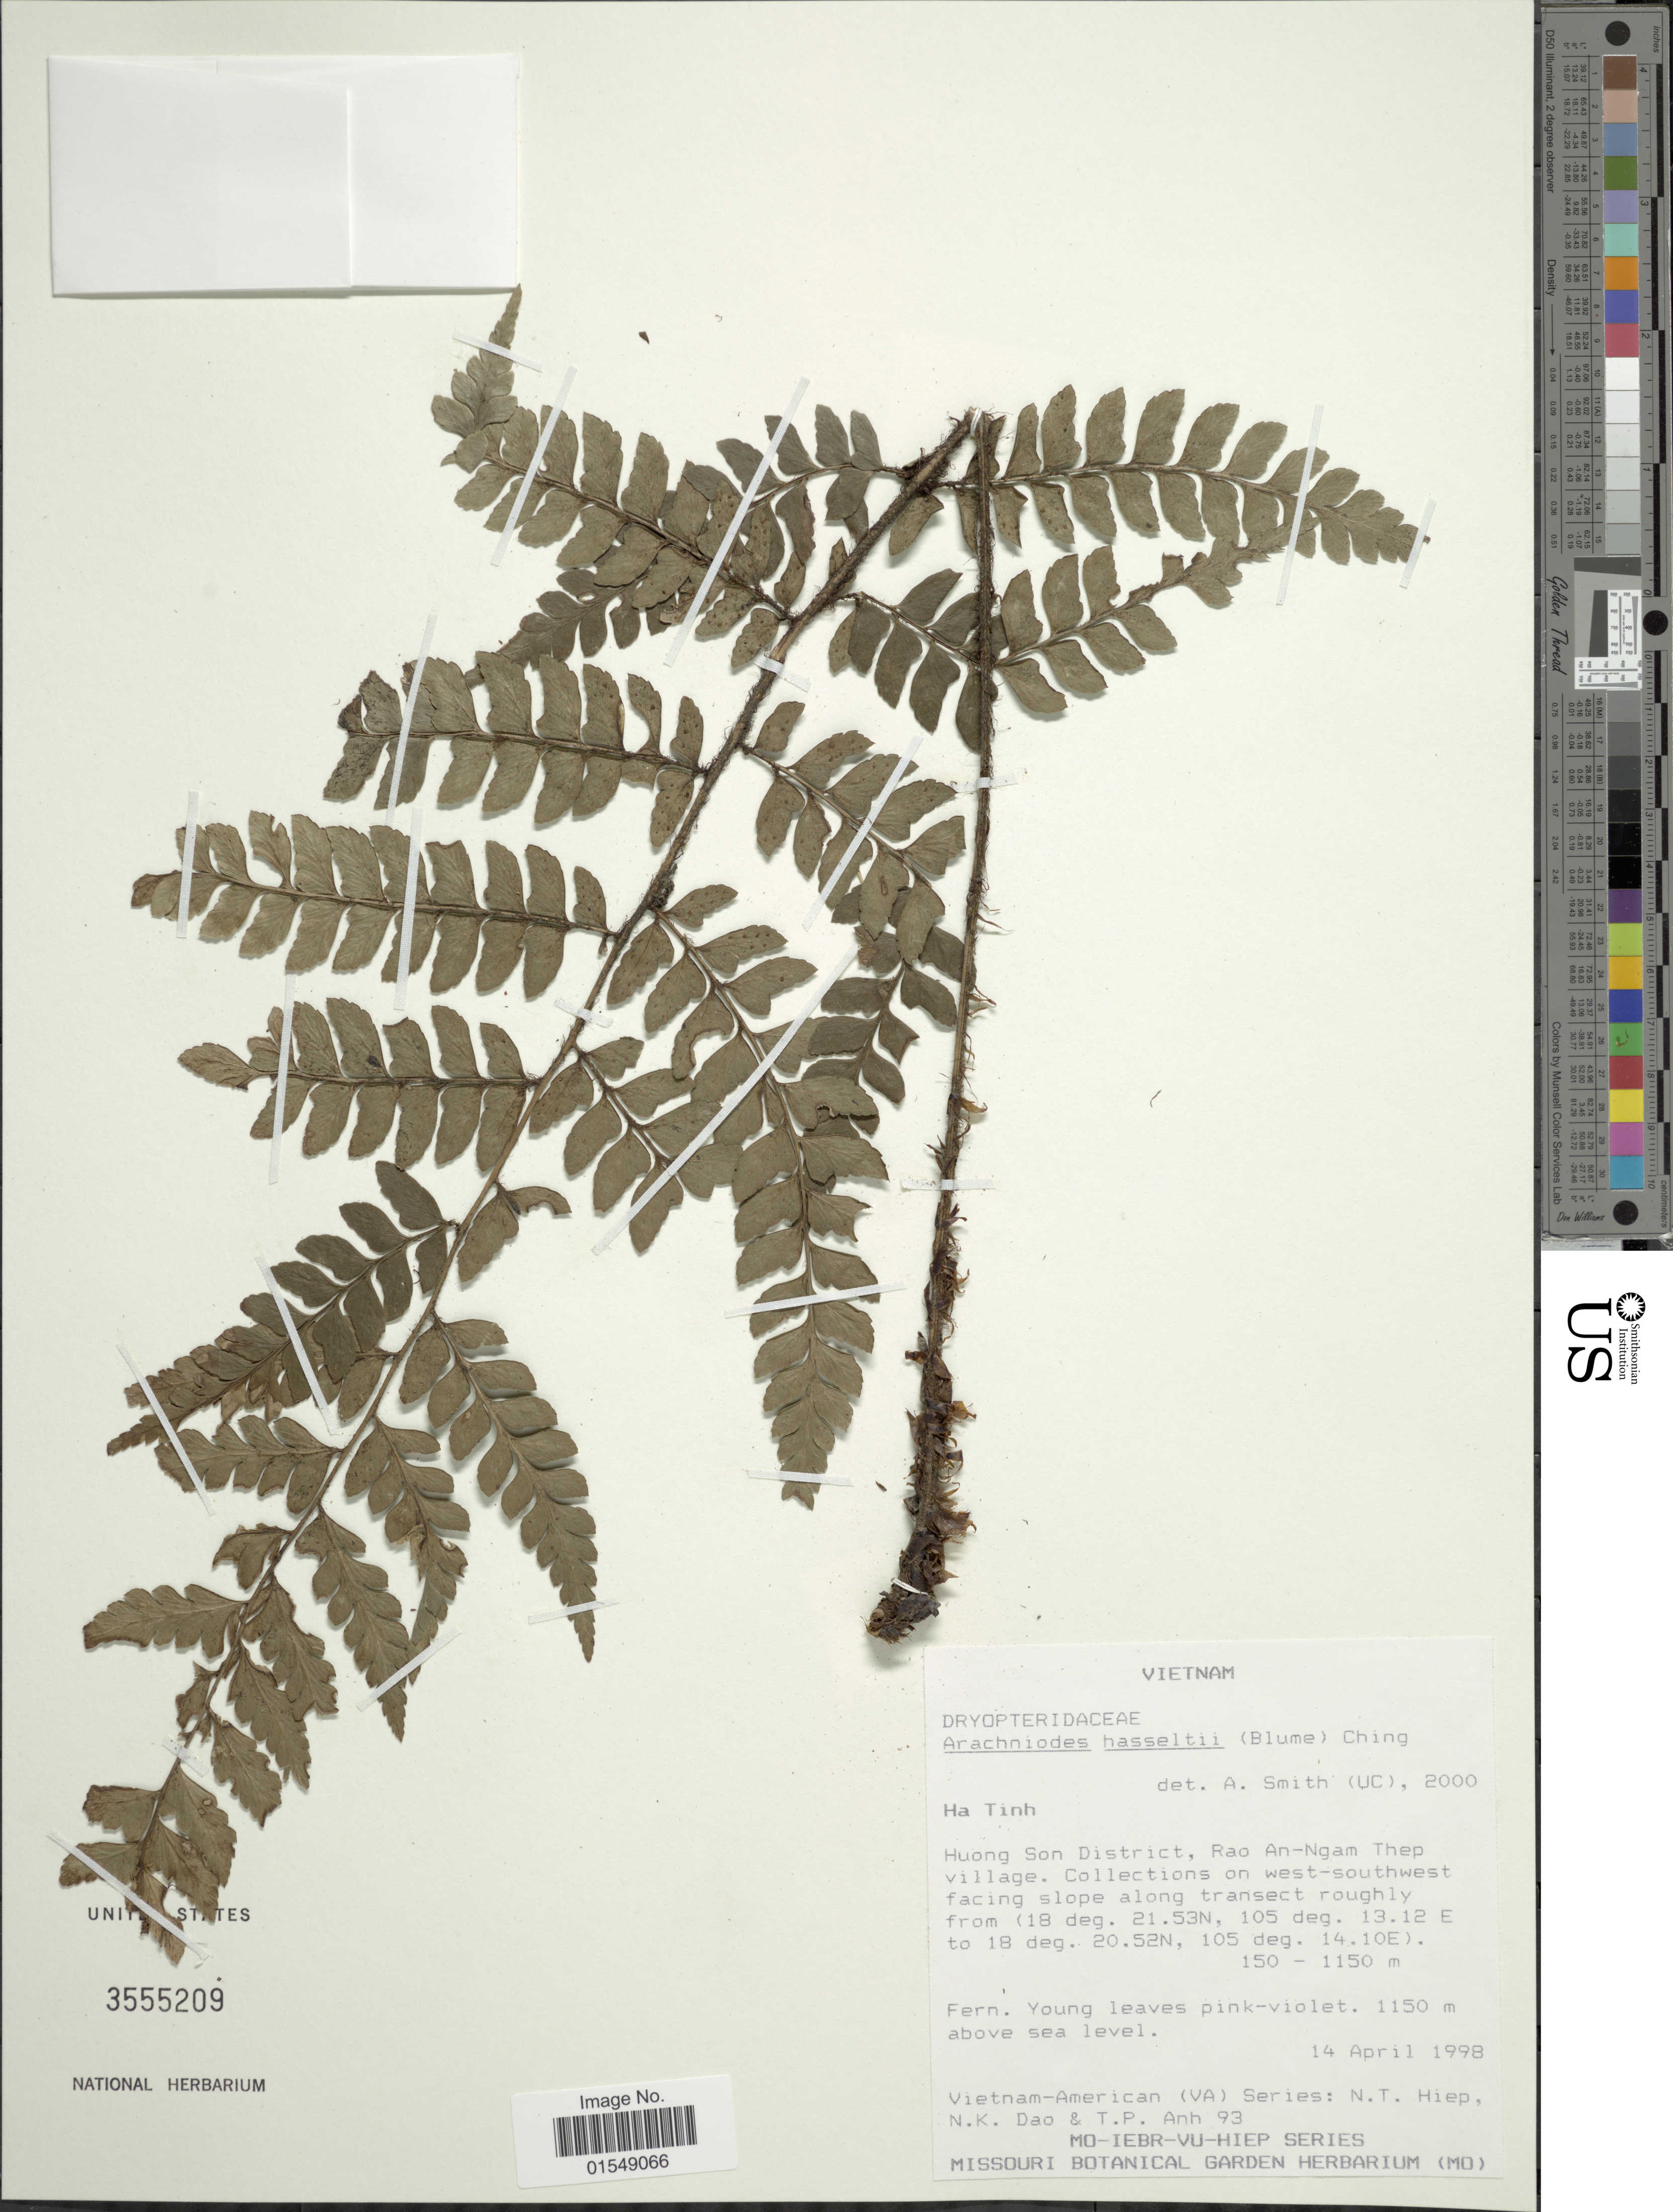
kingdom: Plantae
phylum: Tracheophyta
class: Polypodiopsida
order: Polypodiales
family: Dryopteridaceae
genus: Arachniodes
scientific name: Arachniodes hasseltii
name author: (Blume) Ching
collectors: N. T. Hiep, N. Dao & T. Anh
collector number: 93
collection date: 1998-04-14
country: Vietnam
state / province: Ha Tinh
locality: Huong Son District, Rao- An- Ngam Thep village, collections on west-southwest facing slope along transect roughly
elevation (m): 150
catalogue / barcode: US 3555209